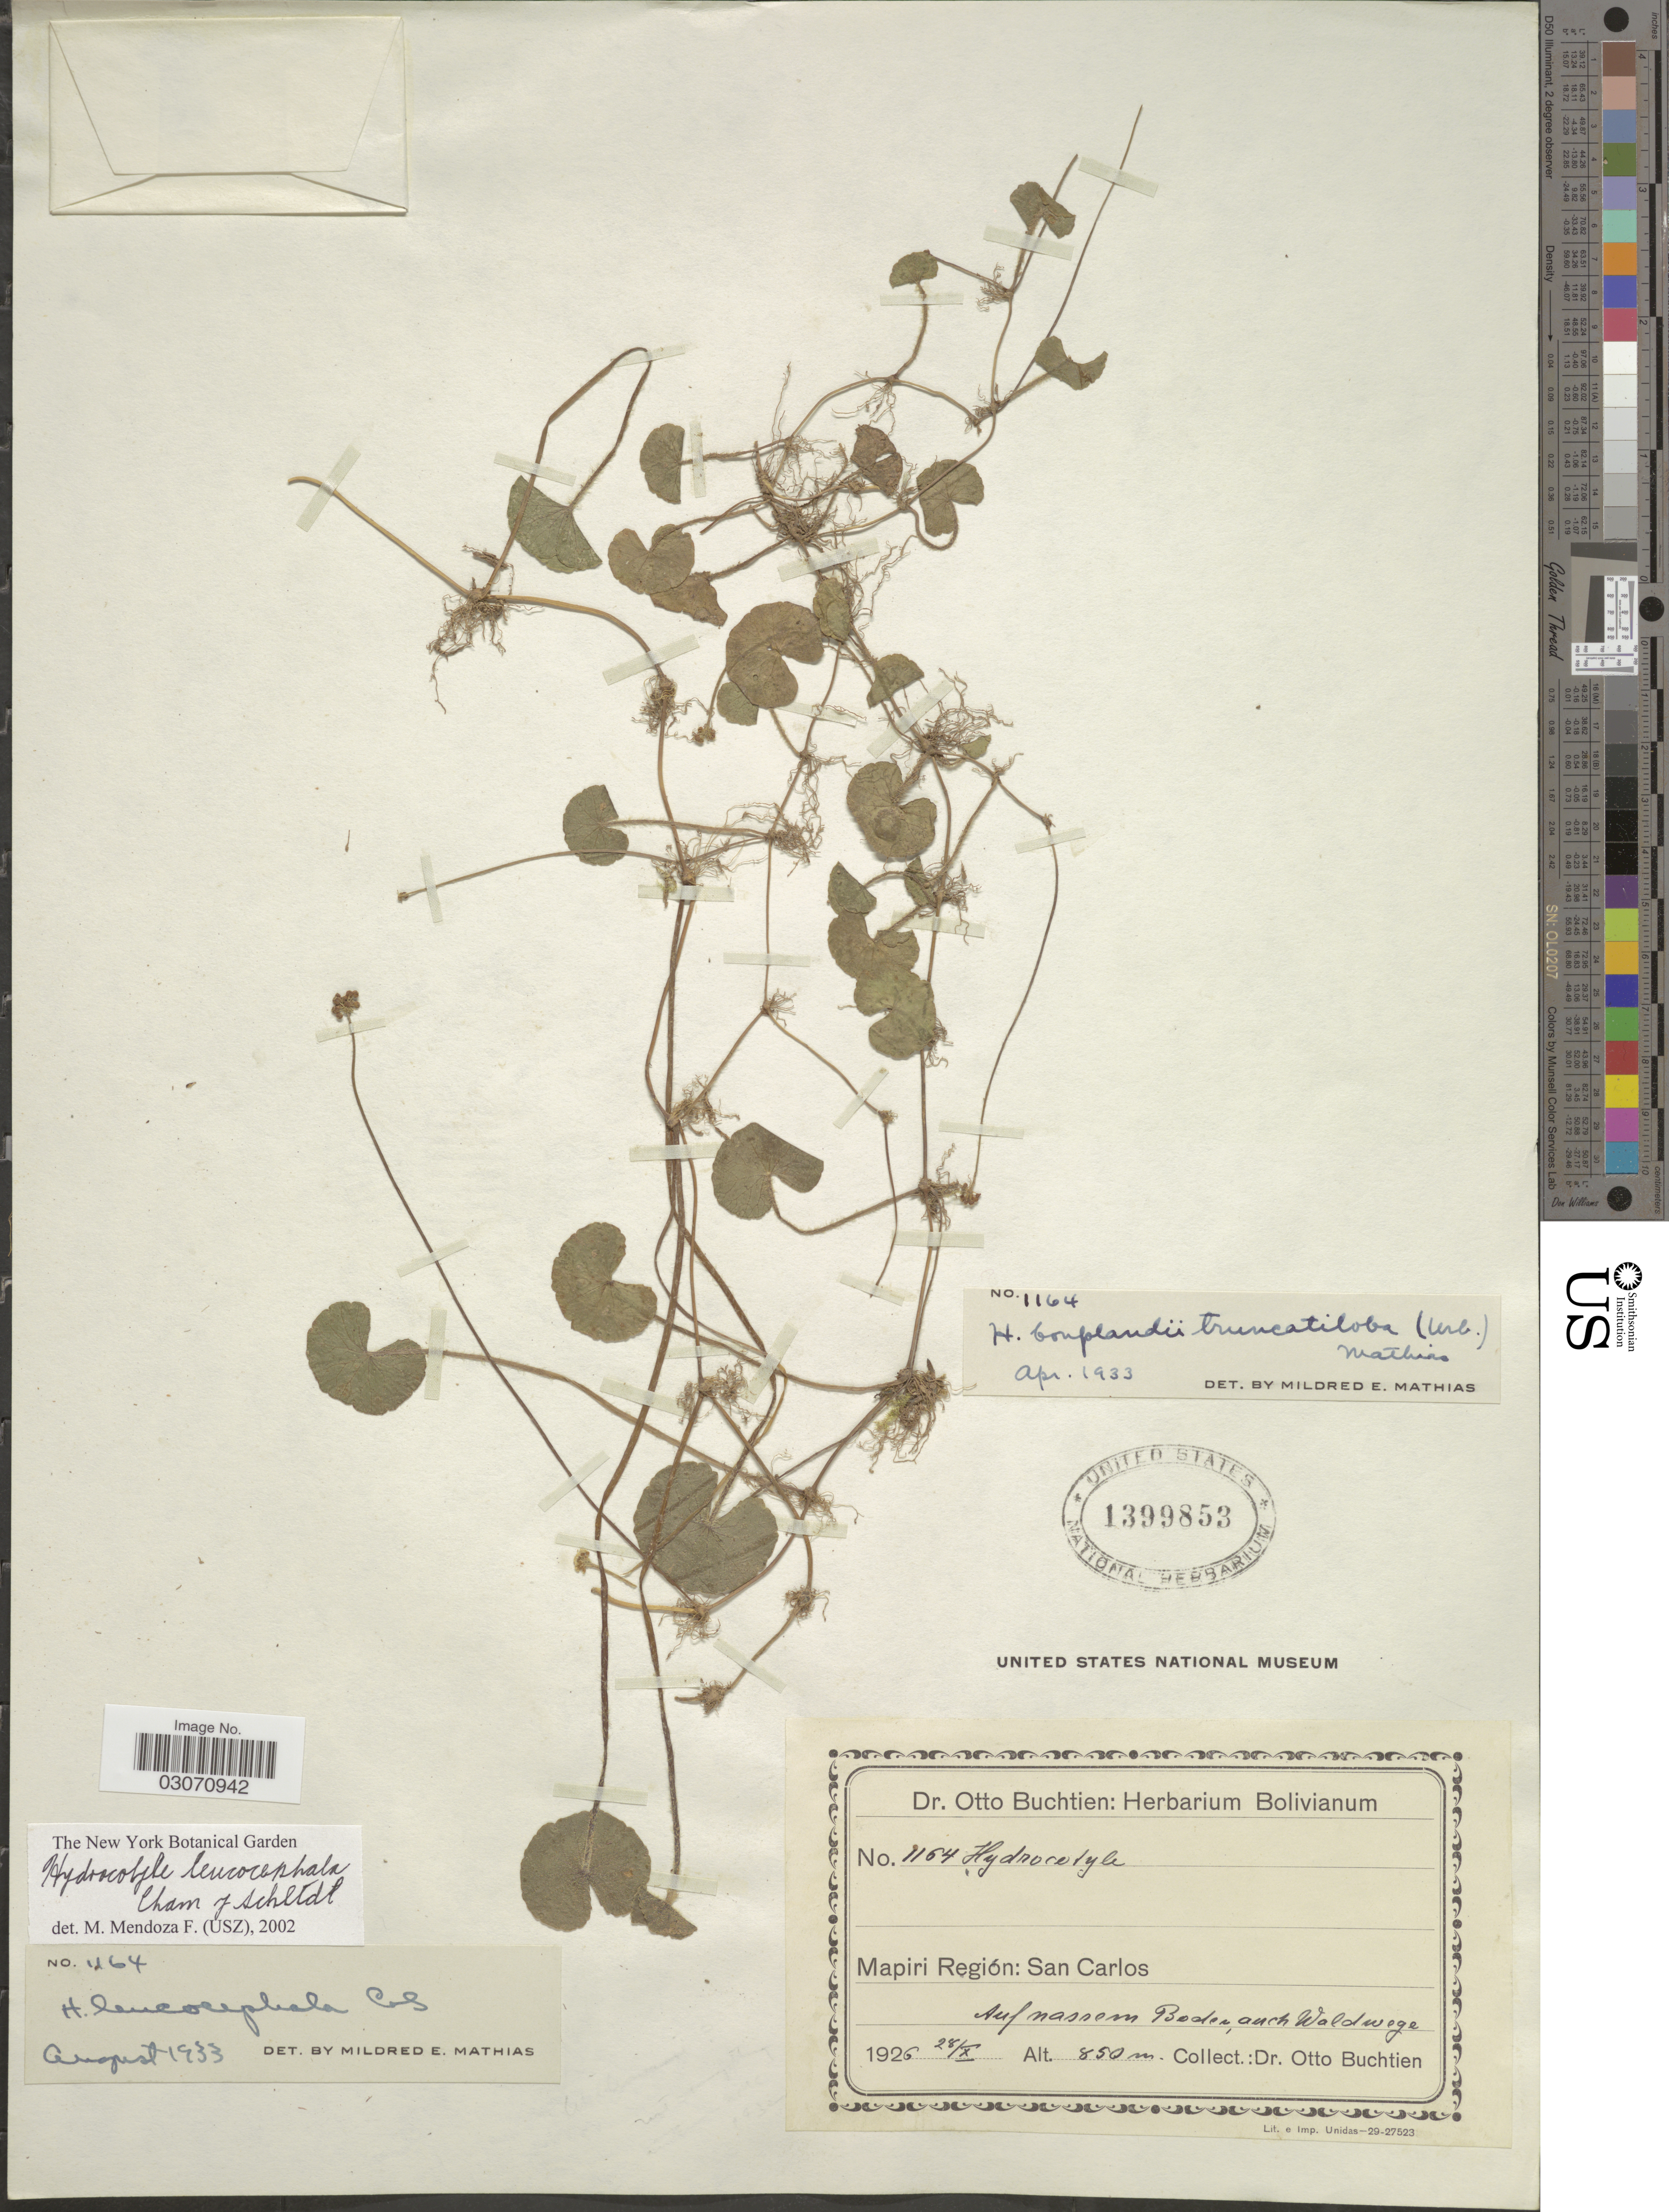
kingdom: Plantae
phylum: Tracheophyta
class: Magnoliopsida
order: Apiales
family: Araliaceae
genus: Hydrocotyle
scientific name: Hydrocotyle leucocephala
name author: Cham. & Schltdl.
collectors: O. Buchtien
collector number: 1164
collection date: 1926-10-28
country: Bolivia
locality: Mapiri Región: San Carlos Auf nassem Boden, anch Waldwege.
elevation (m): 850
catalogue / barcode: US 1399853